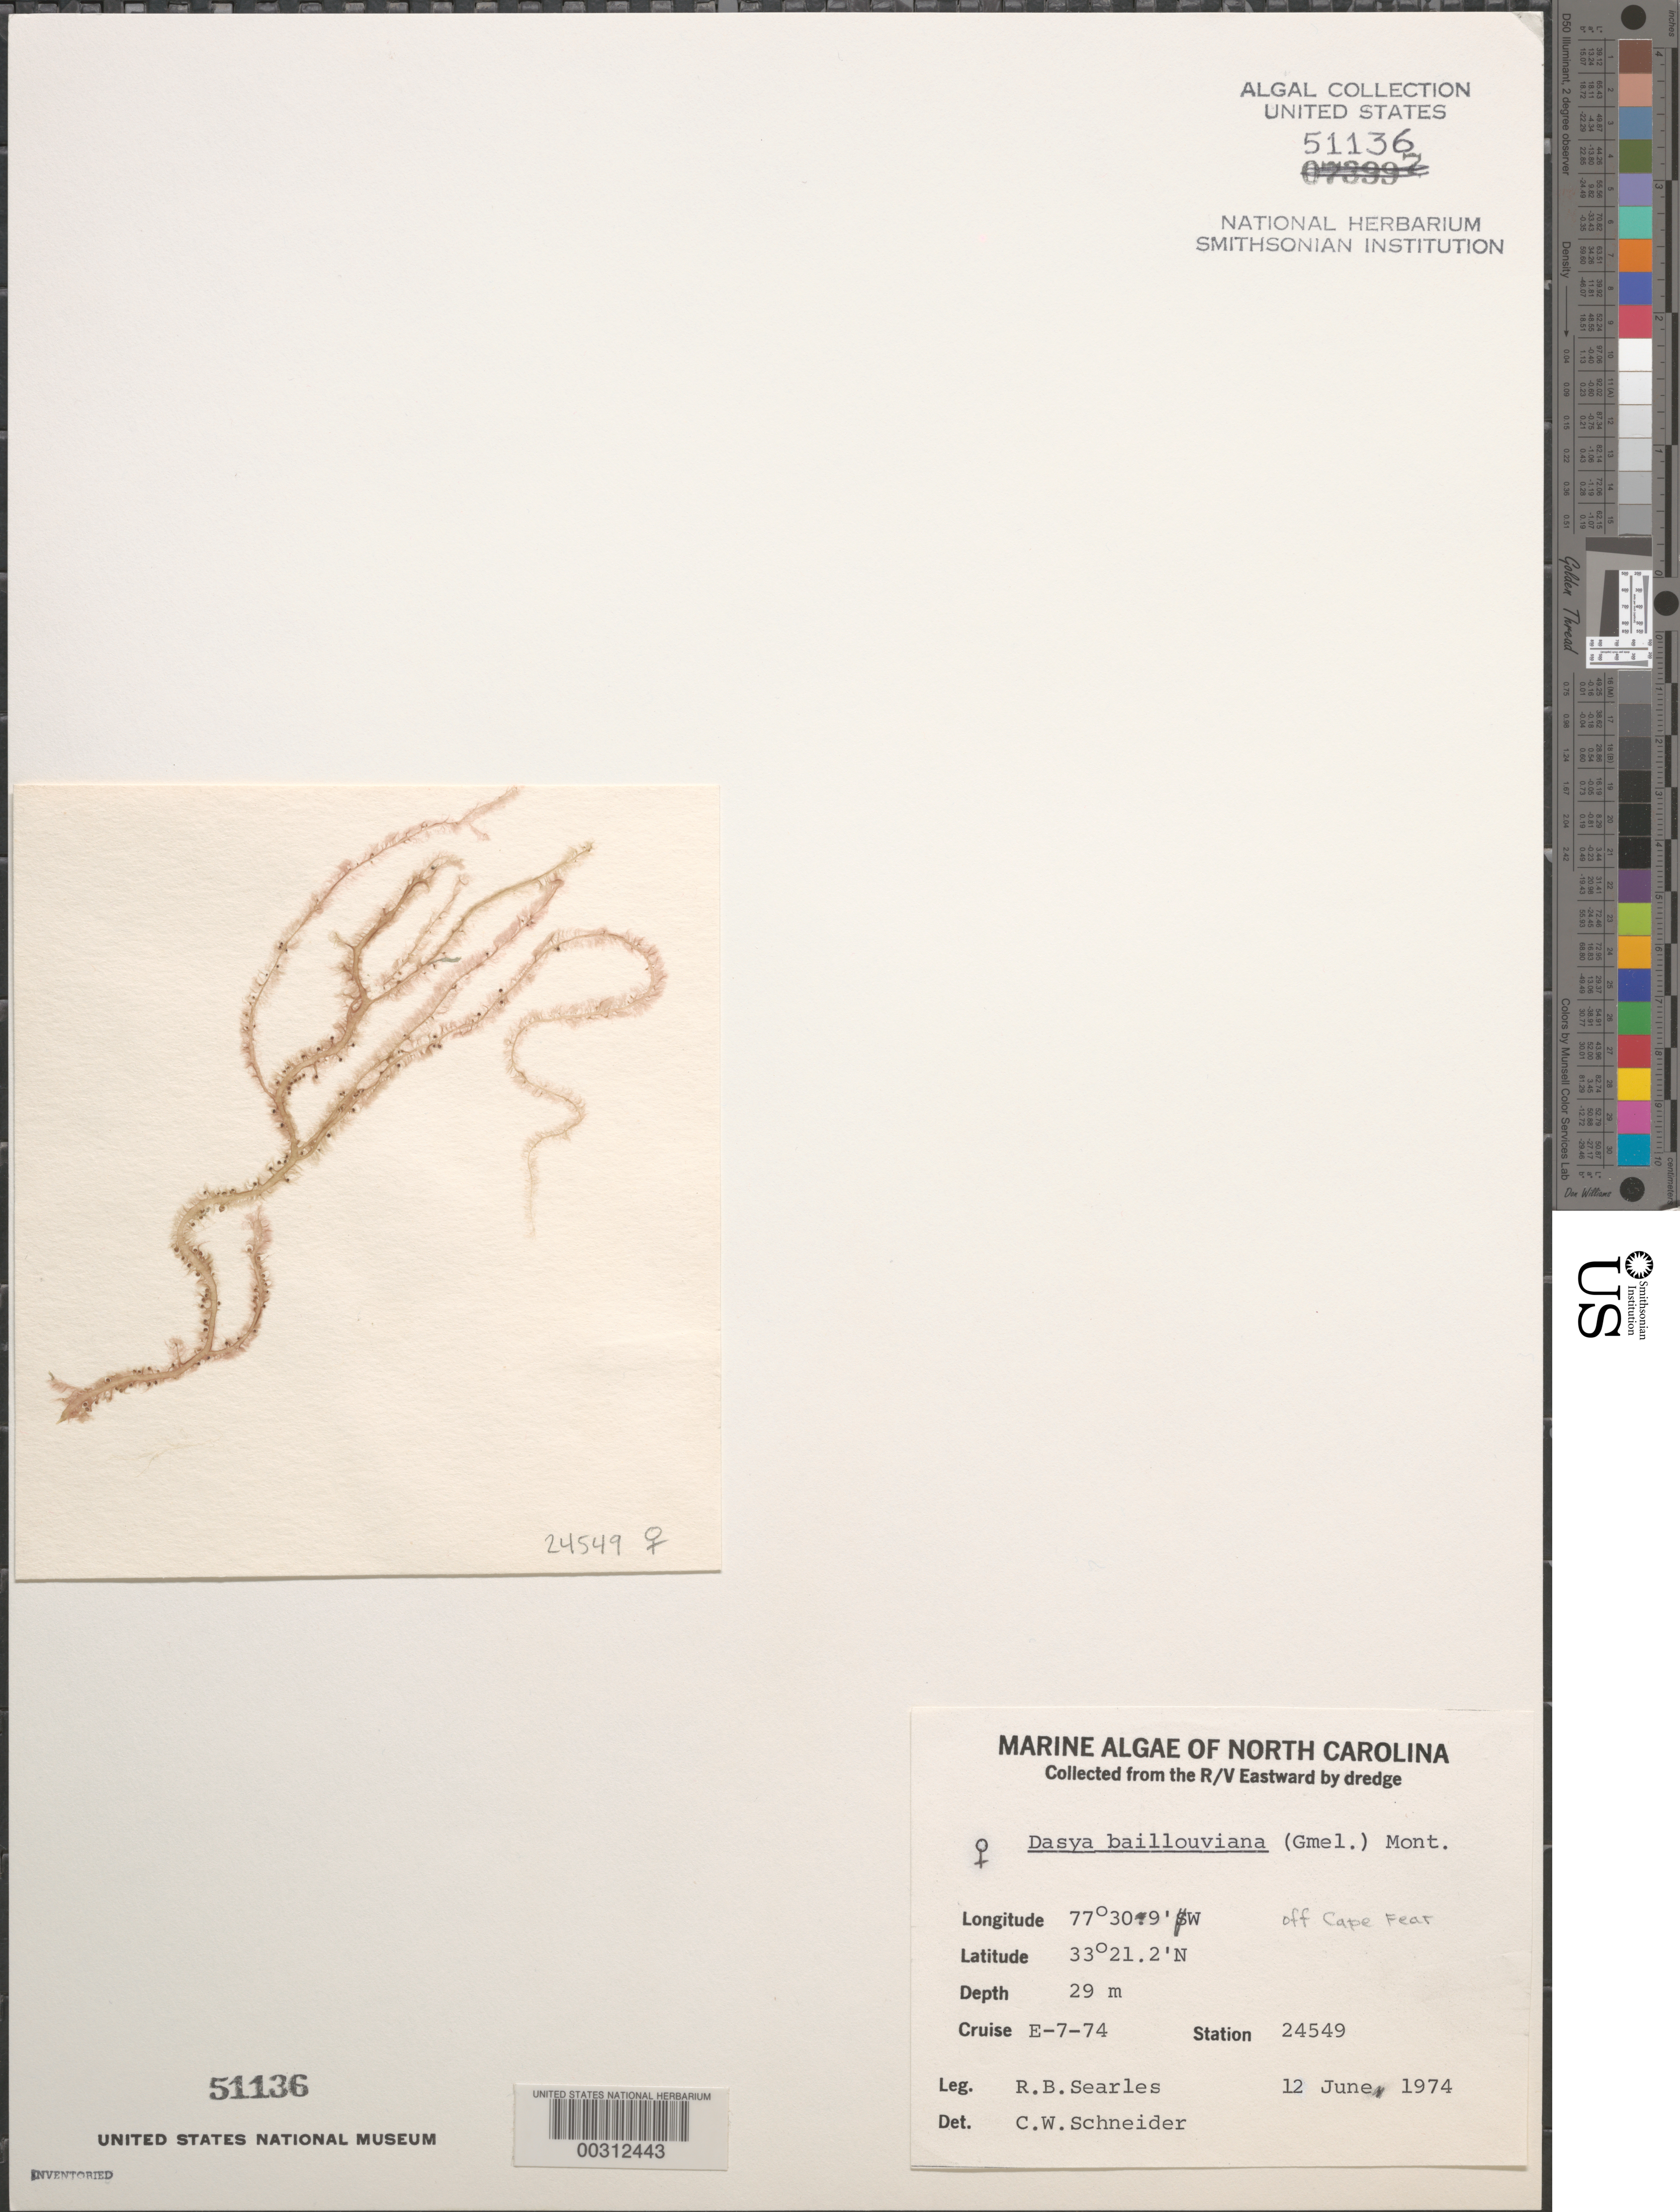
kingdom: Plantae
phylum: Rhodophyta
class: Florideophyceae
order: Ceramiales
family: Dasyaceae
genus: Dasya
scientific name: Dasya pedicellata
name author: (C. Agardh) C. Agardh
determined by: Algae name updating Project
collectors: R. Searles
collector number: Station 24549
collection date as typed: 12 Jun 1974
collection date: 1974-06-12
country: United States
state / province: North Carolina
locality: Off Cape Fear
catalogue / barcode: US 51136